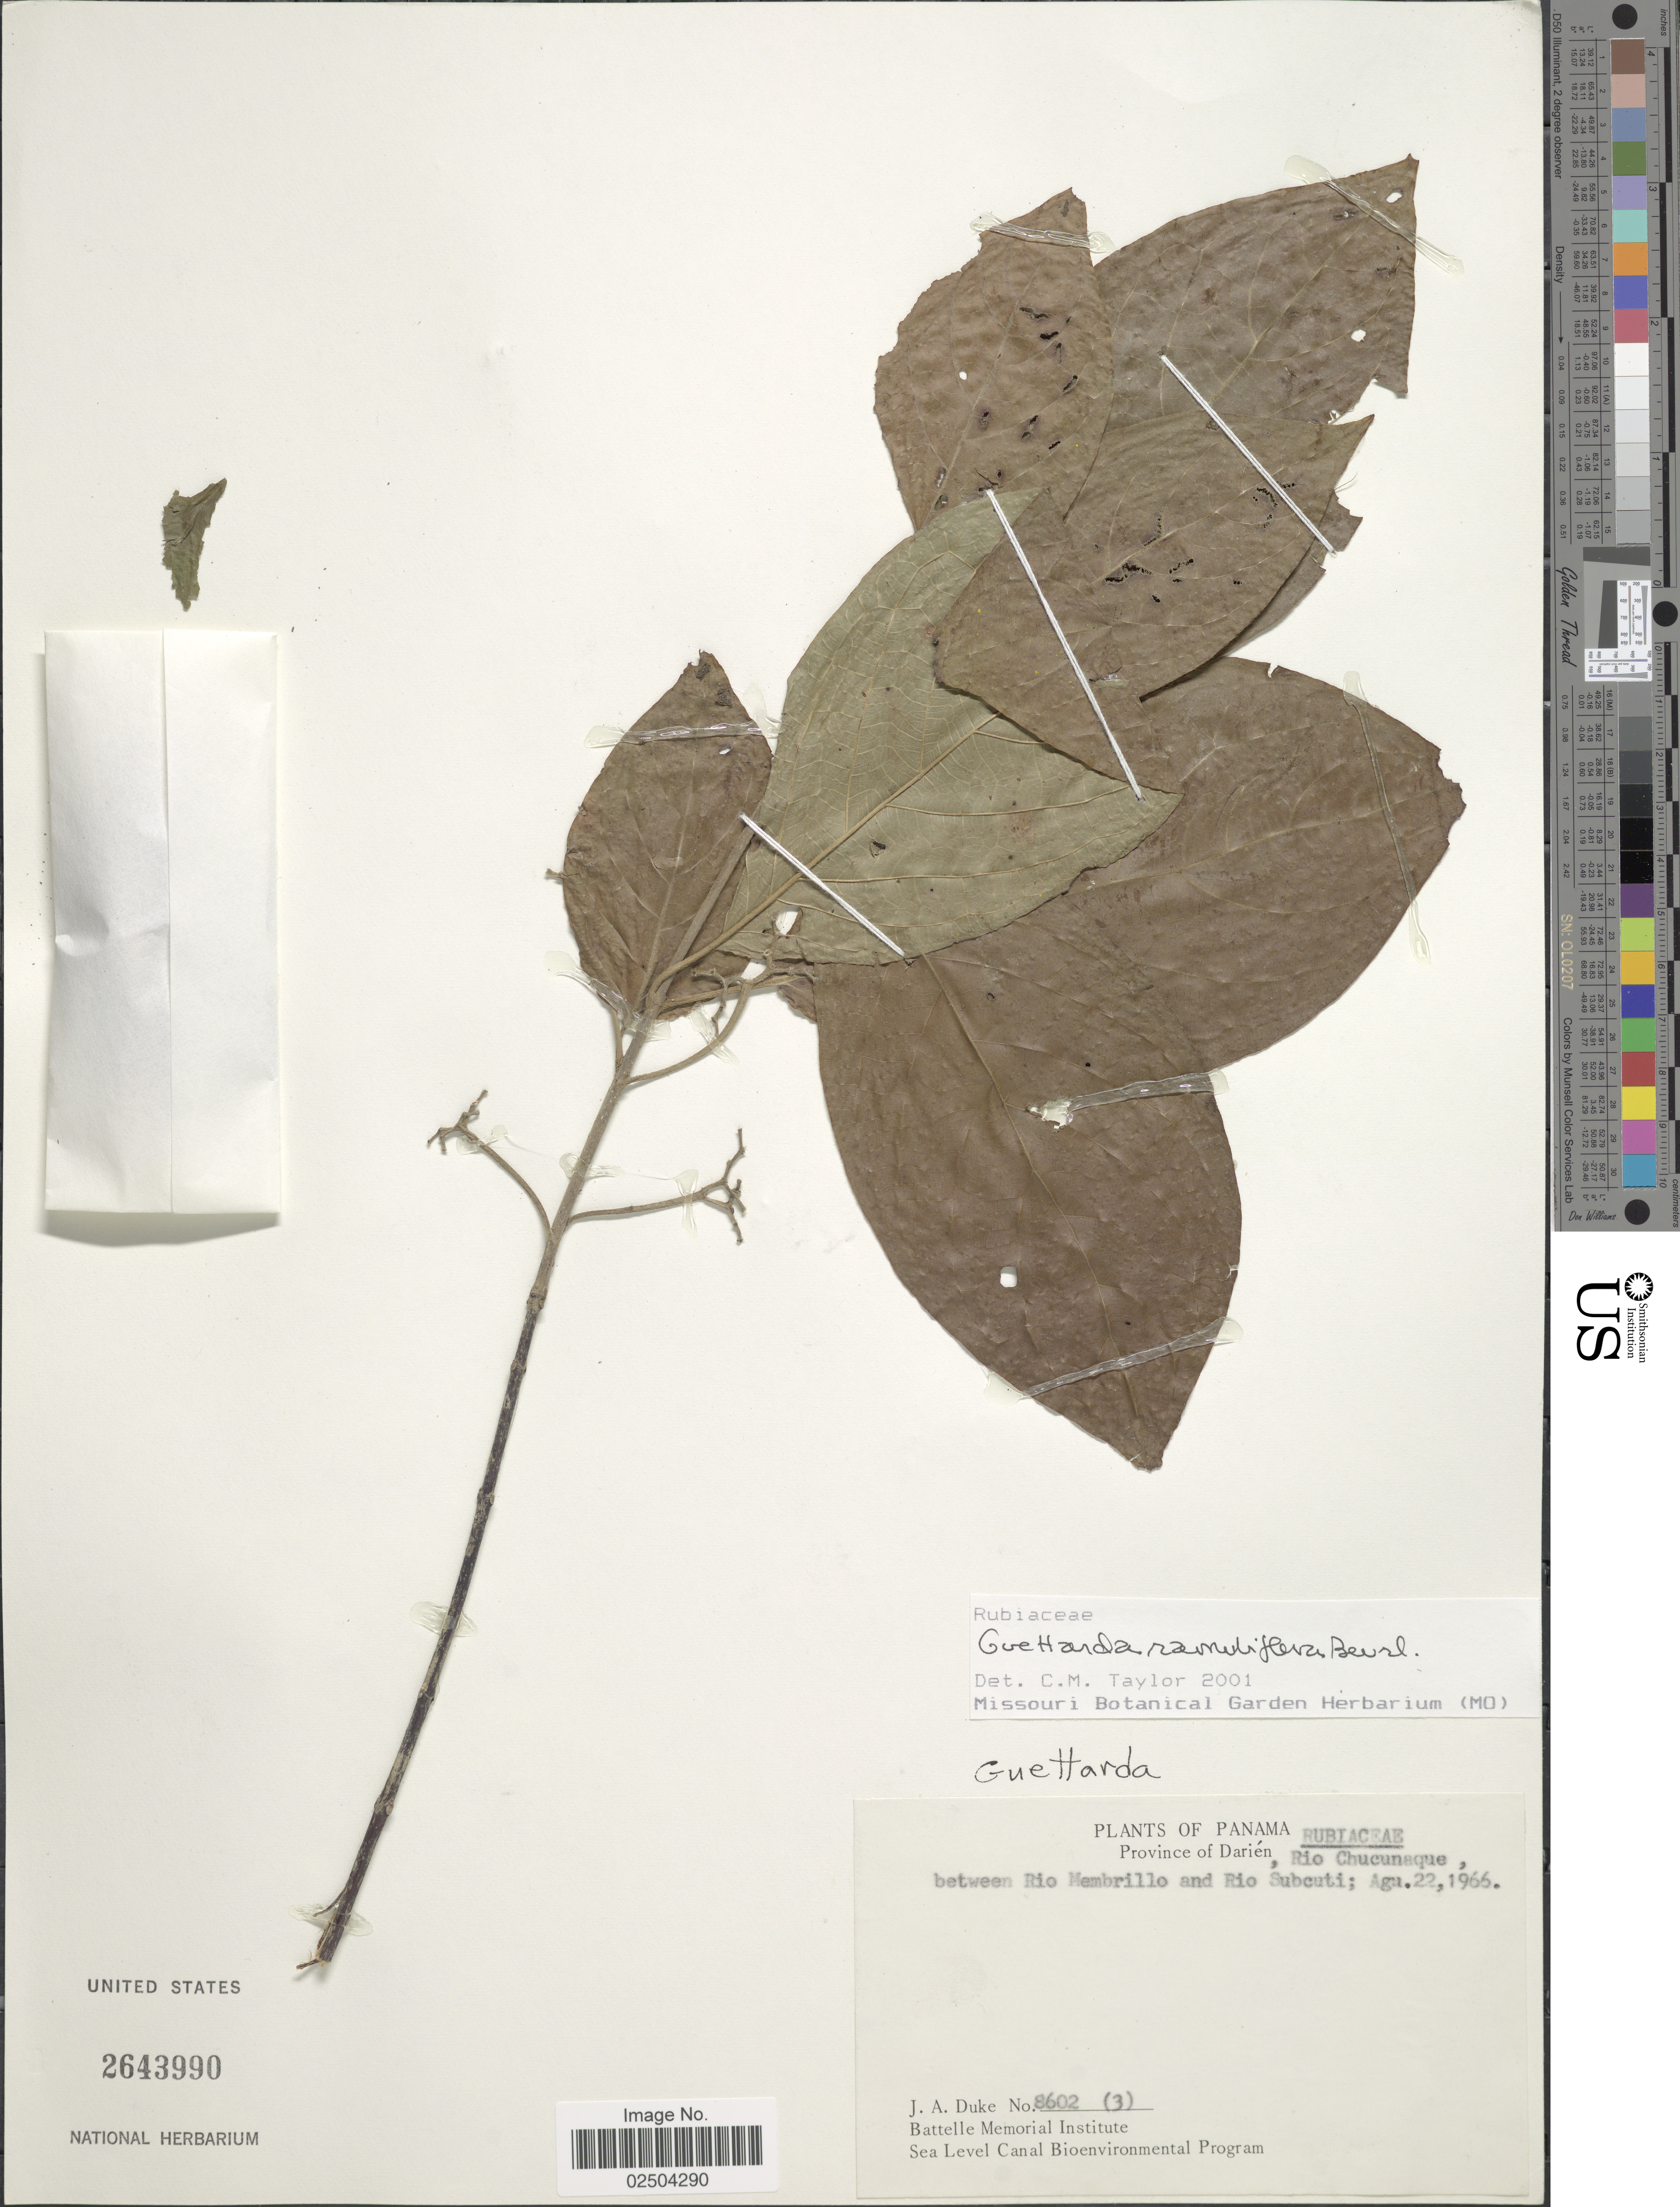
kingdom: Plantae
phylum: Tracheophyta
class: Magnoliopsida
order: Gentianales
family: Rubiaceae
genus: Guettarda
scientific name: Guettarda ramuliflora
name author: Beurl.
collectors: J. A. Duke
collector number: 8602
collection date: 1966-08-22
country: Panama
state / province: Darién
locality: Province of Darien, Rio Chucunaque between Rio Membrillo and Rio Subcuti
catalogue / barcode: US 2643990